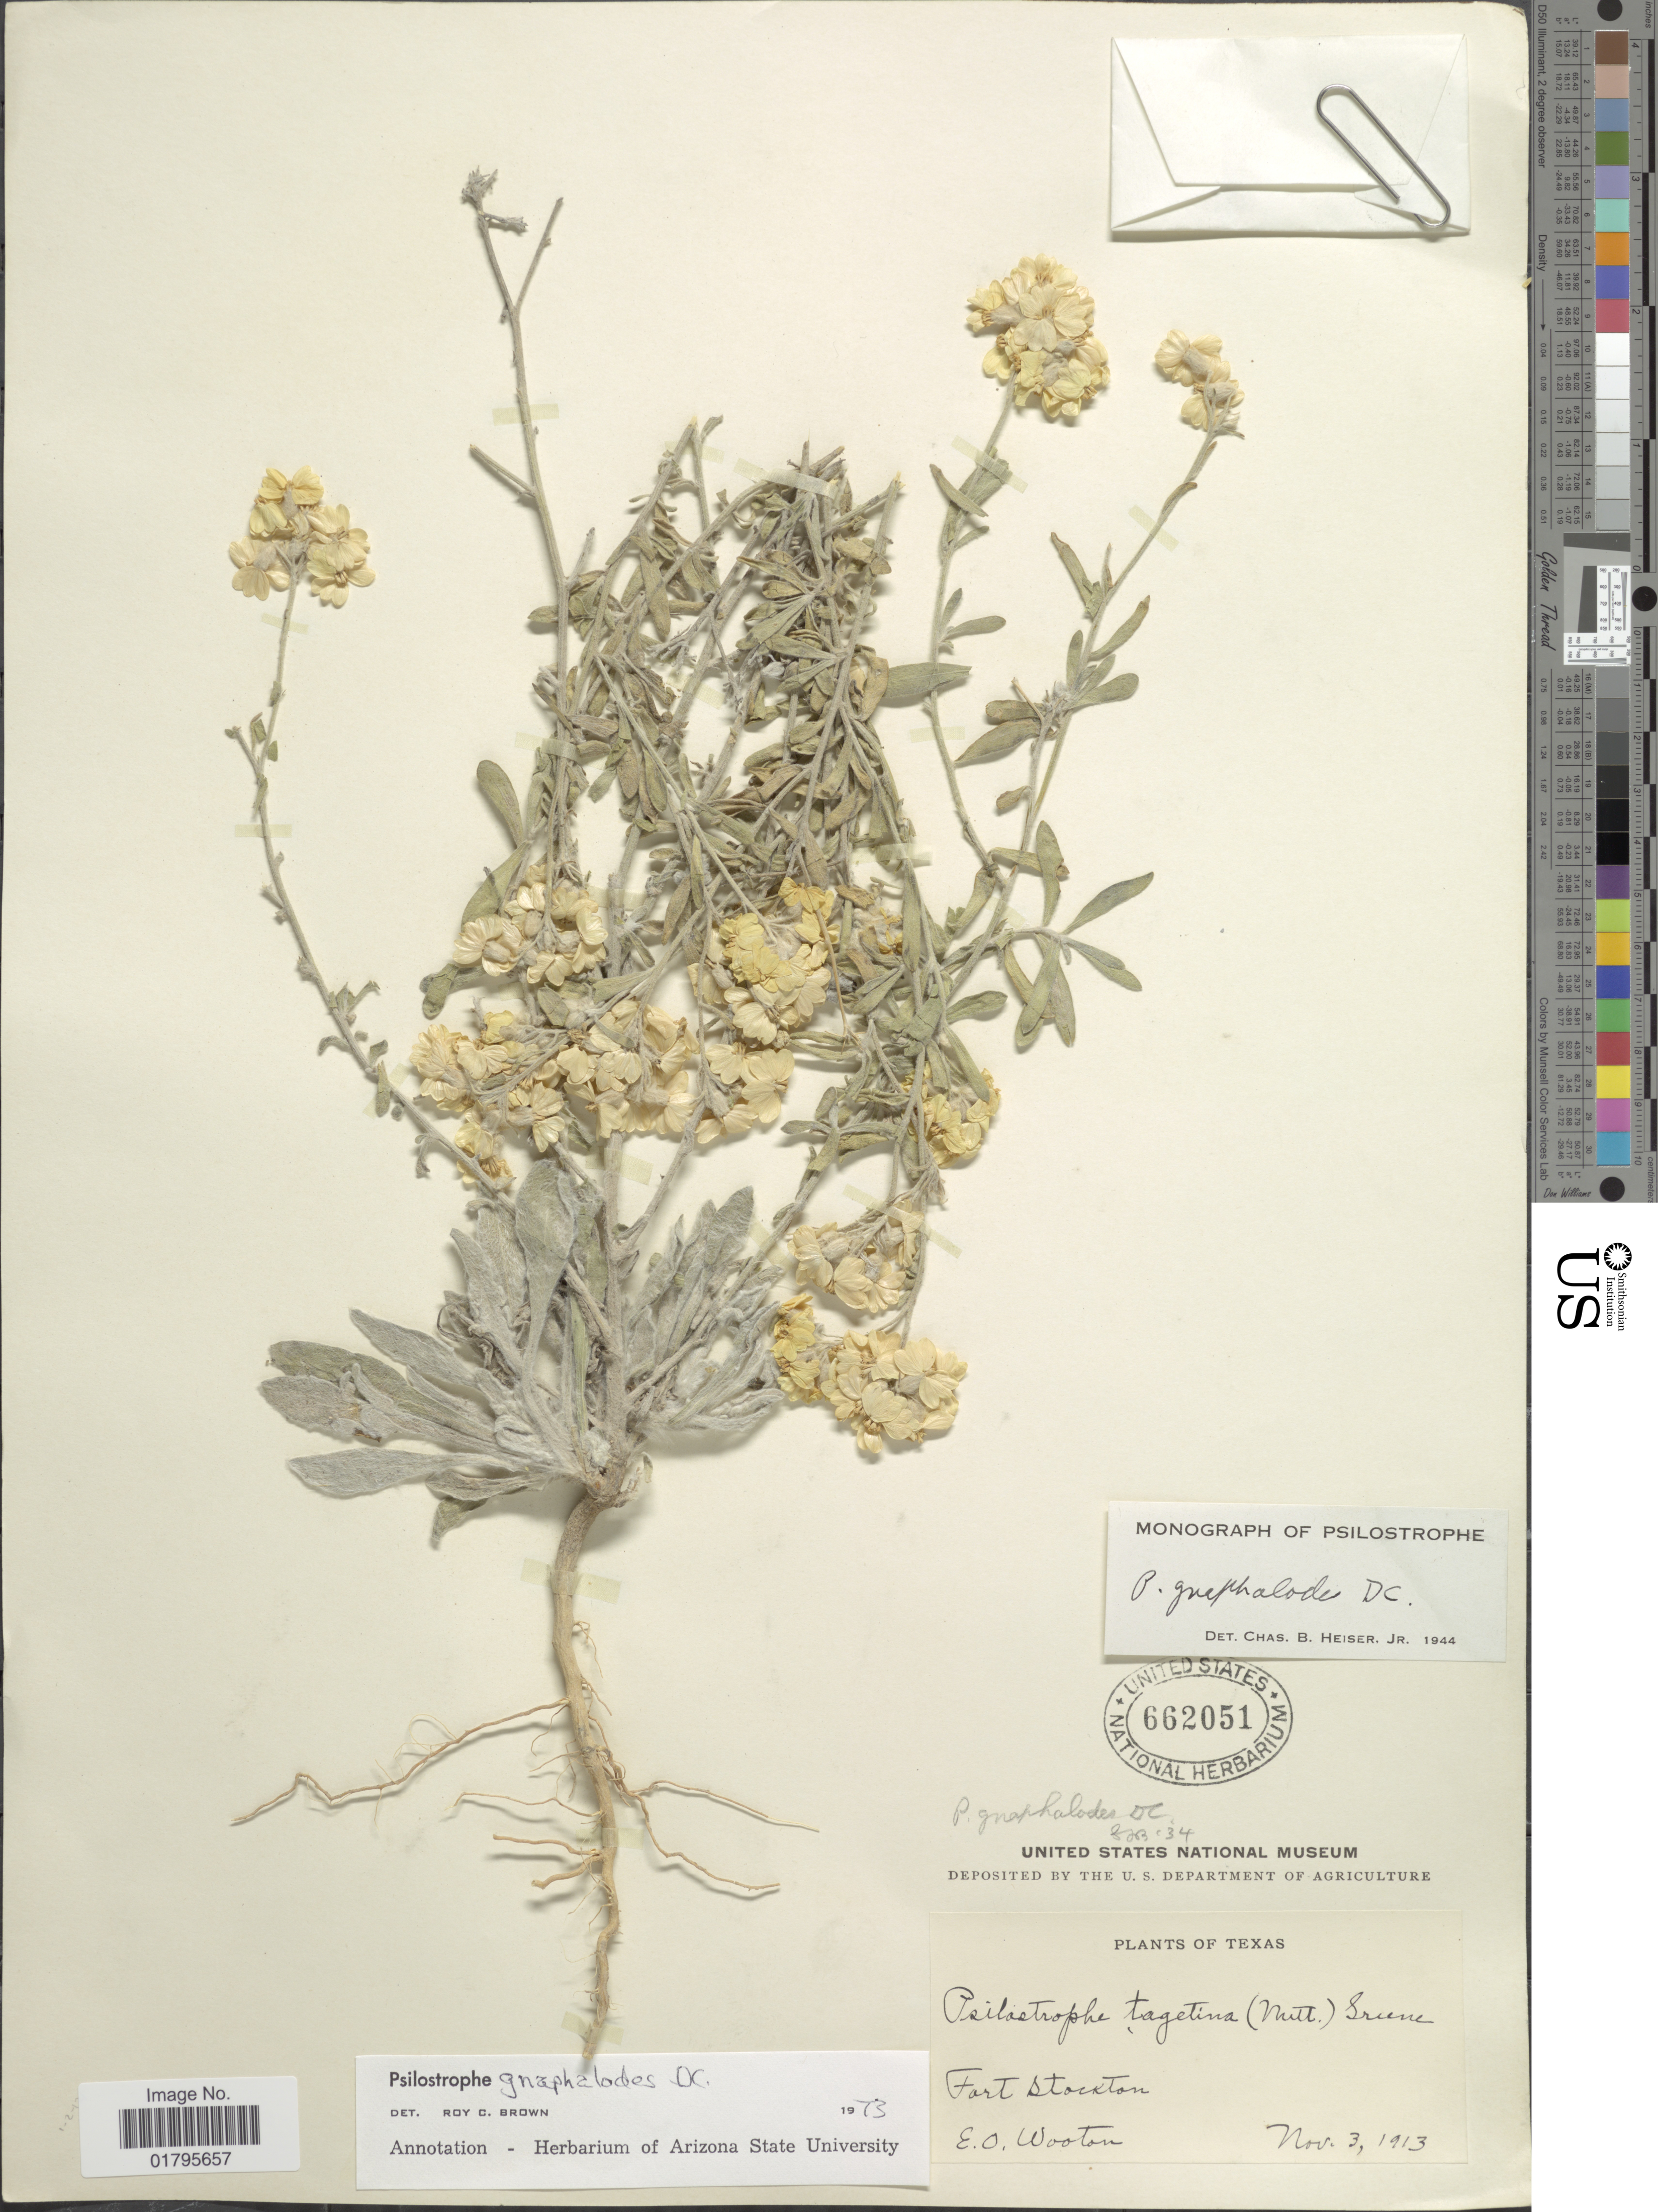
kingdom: Plantae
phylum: Tracheophyta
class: Magnoliopsida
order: Asterales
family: Asteraceae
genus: Psilostrophe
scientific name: Psilostrophe gnaphaloides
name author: DC.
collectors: E. O. Wooton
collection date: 1913-11-03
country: United States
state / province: Texas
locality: Fort Stockton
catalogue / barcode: US 662051